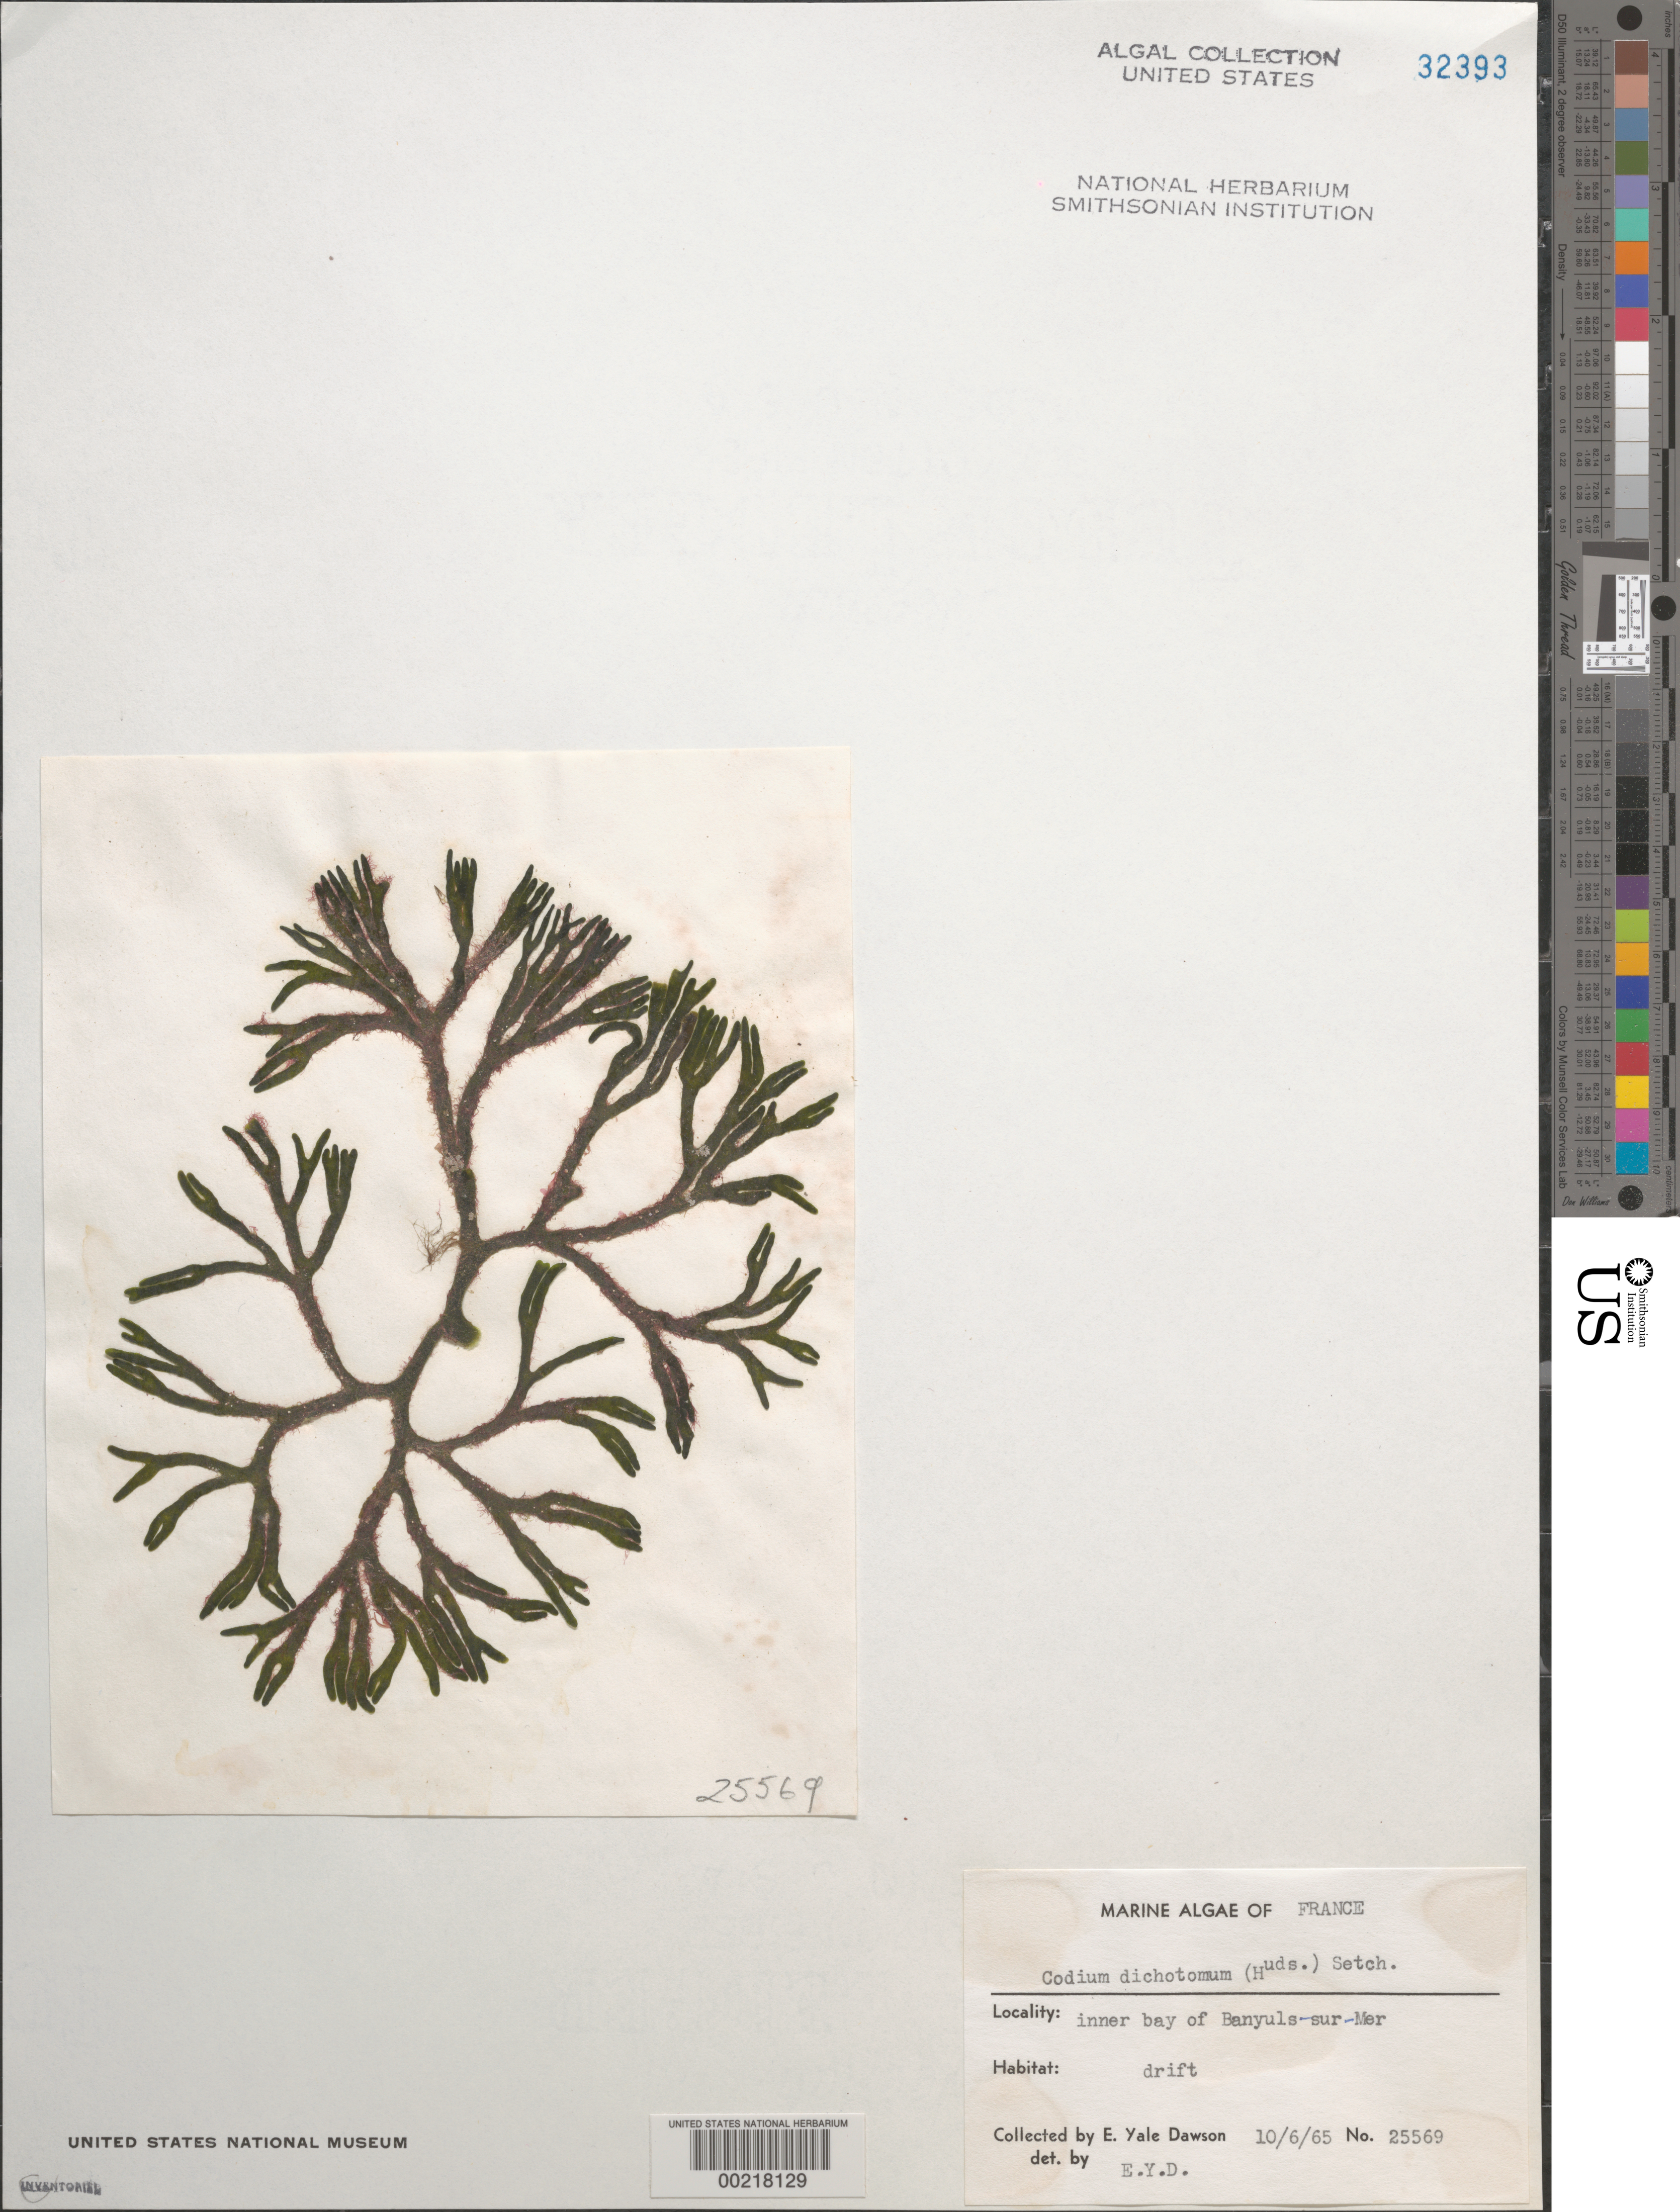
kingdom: Plantae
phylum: Chlorophyta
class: Ulvophyceae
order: Bryopsidales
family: Codiaceae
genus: Codium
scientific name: Codium tomentosum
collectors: E. Y. Dawson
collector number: EYD 25569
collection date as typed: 06 Oct 1965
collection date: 1965-10-06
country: France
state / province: Occitanie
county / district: Pyrénées-Orientales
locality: Banyuls-sur-Mer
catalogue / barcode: US 32393